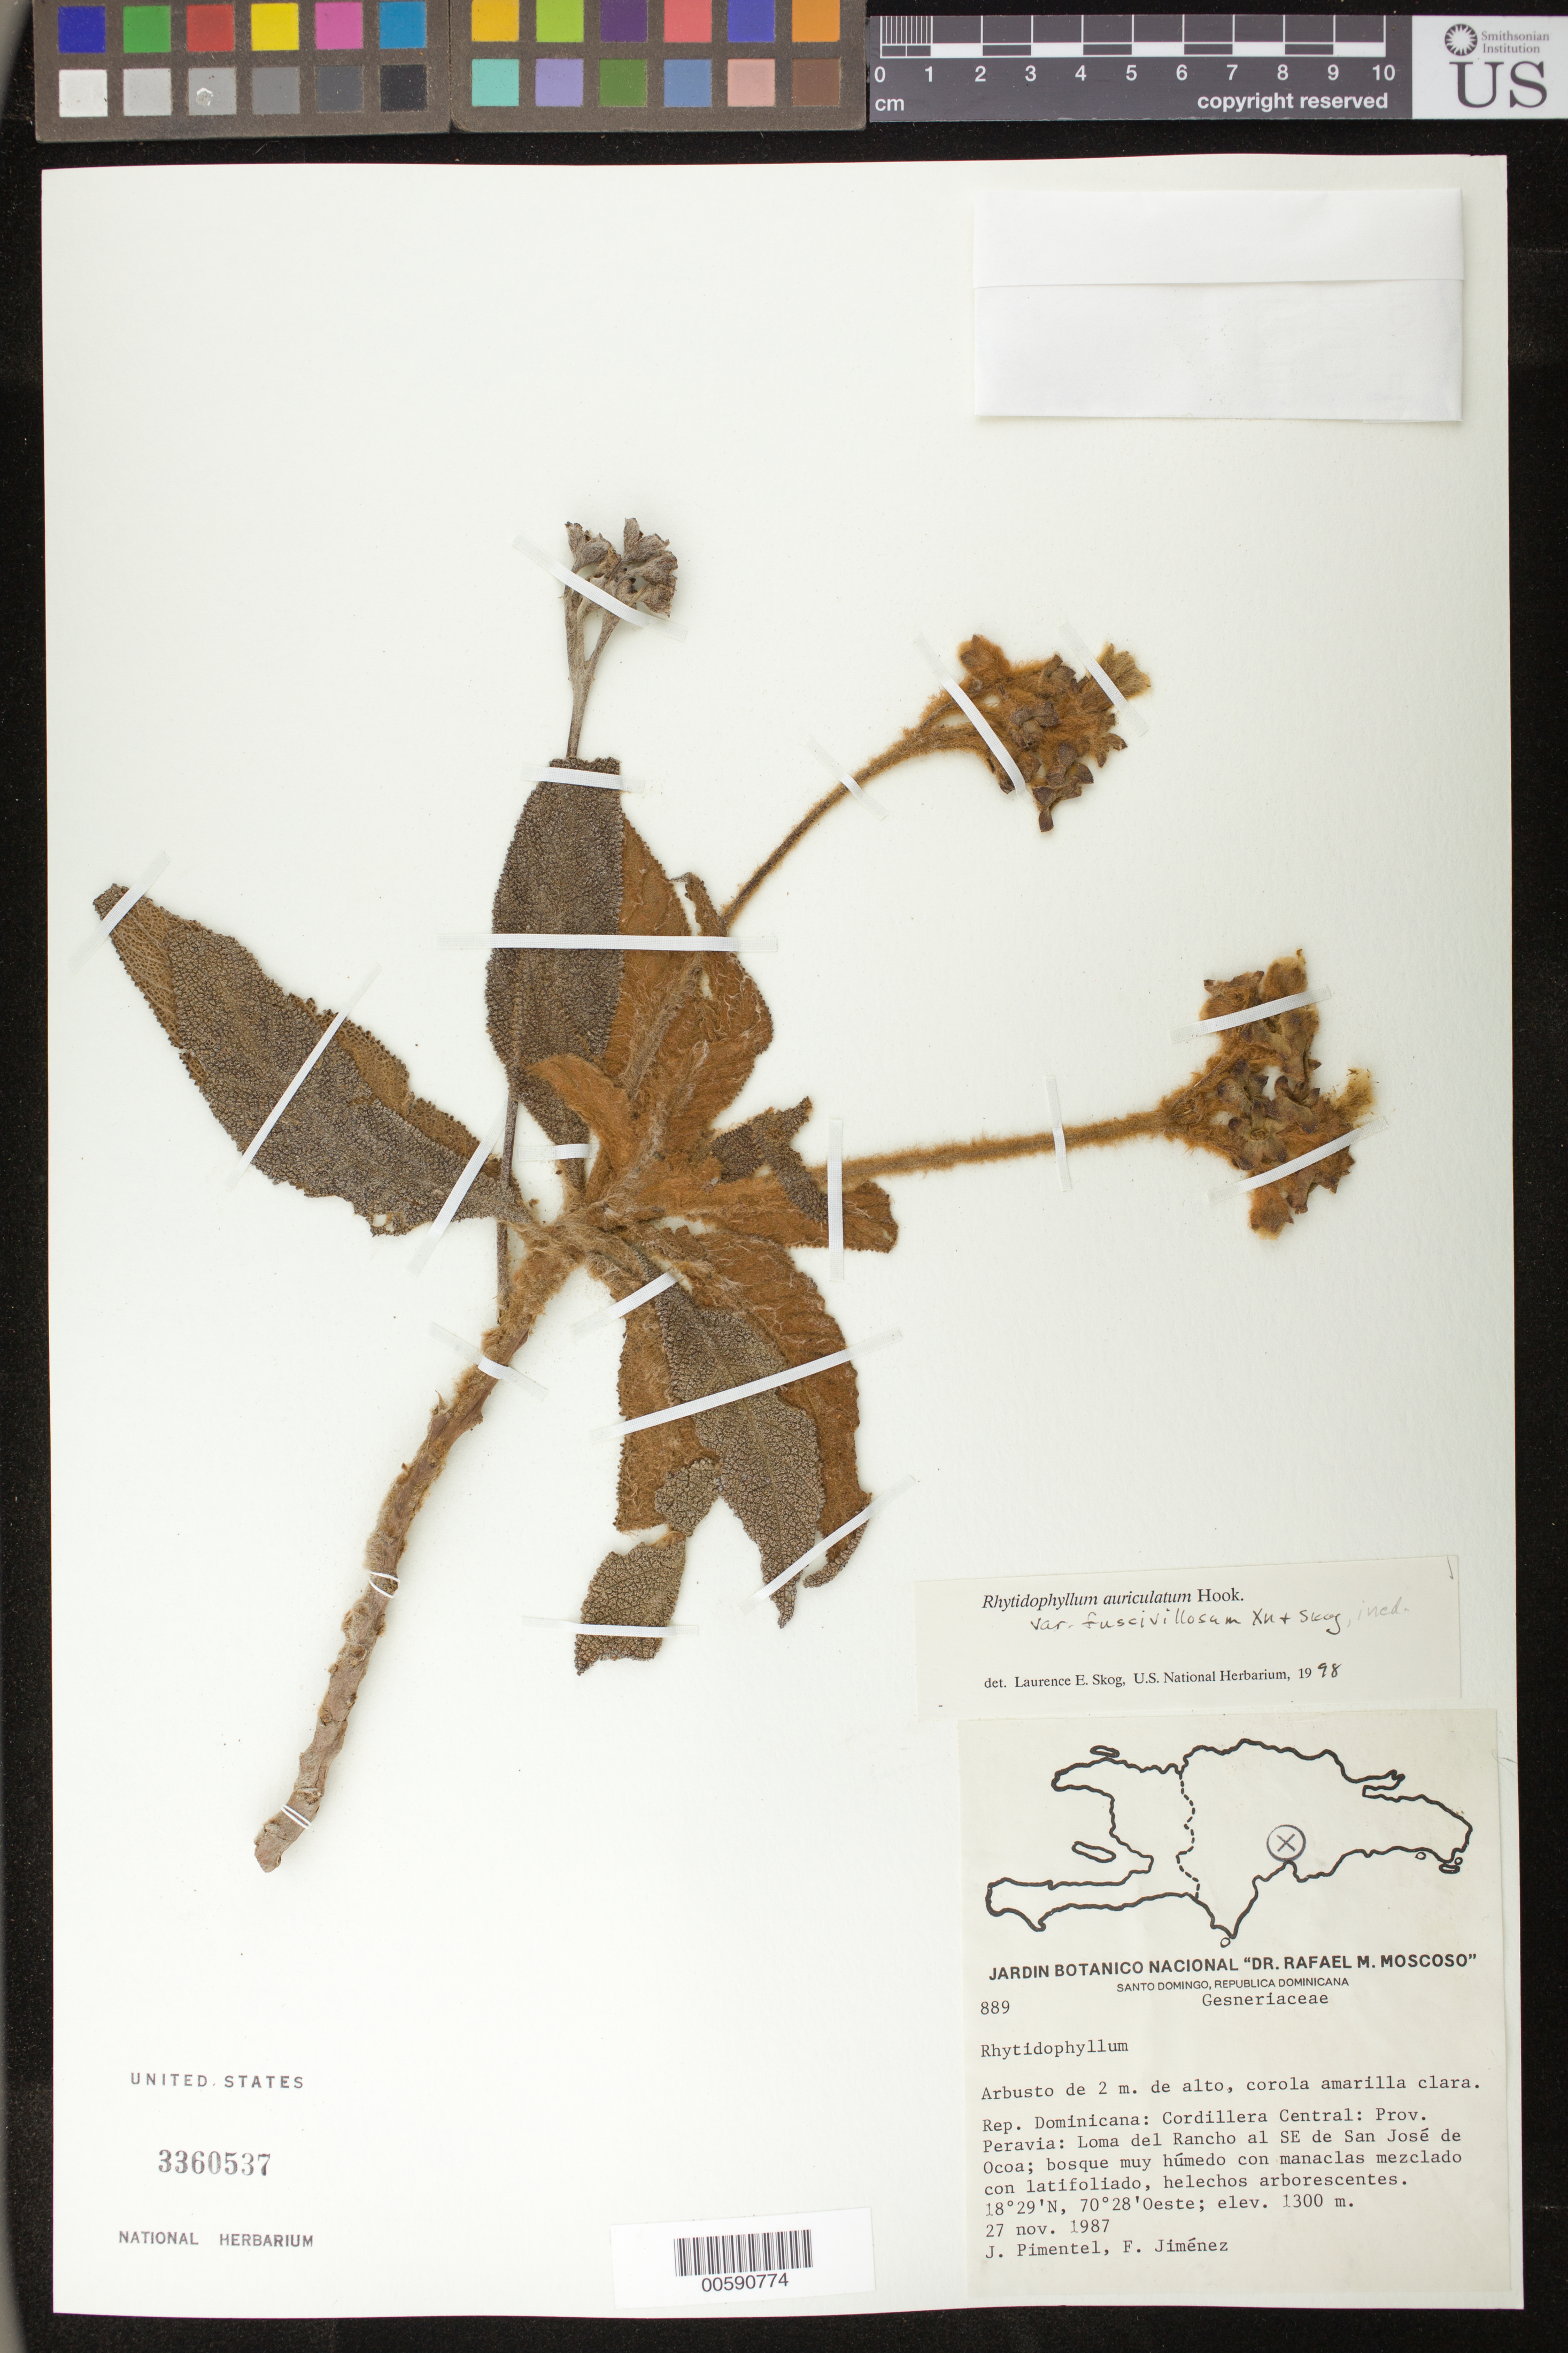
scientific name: unpublished name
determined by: Skog, Laurence E.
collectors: J. Pimentel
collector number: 889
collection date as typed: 27 Nov 1987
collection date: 1987-11-27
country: Dominican Republic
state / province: Peravia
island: Hispaniola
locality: Cordillera Central: Loma del Rancho al SE de San José de Ocoa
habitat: Bosque muy húmedo con manaclas mezclado con latifoliado, helechos arborescentes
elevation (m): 1300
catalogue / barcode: US 3360537